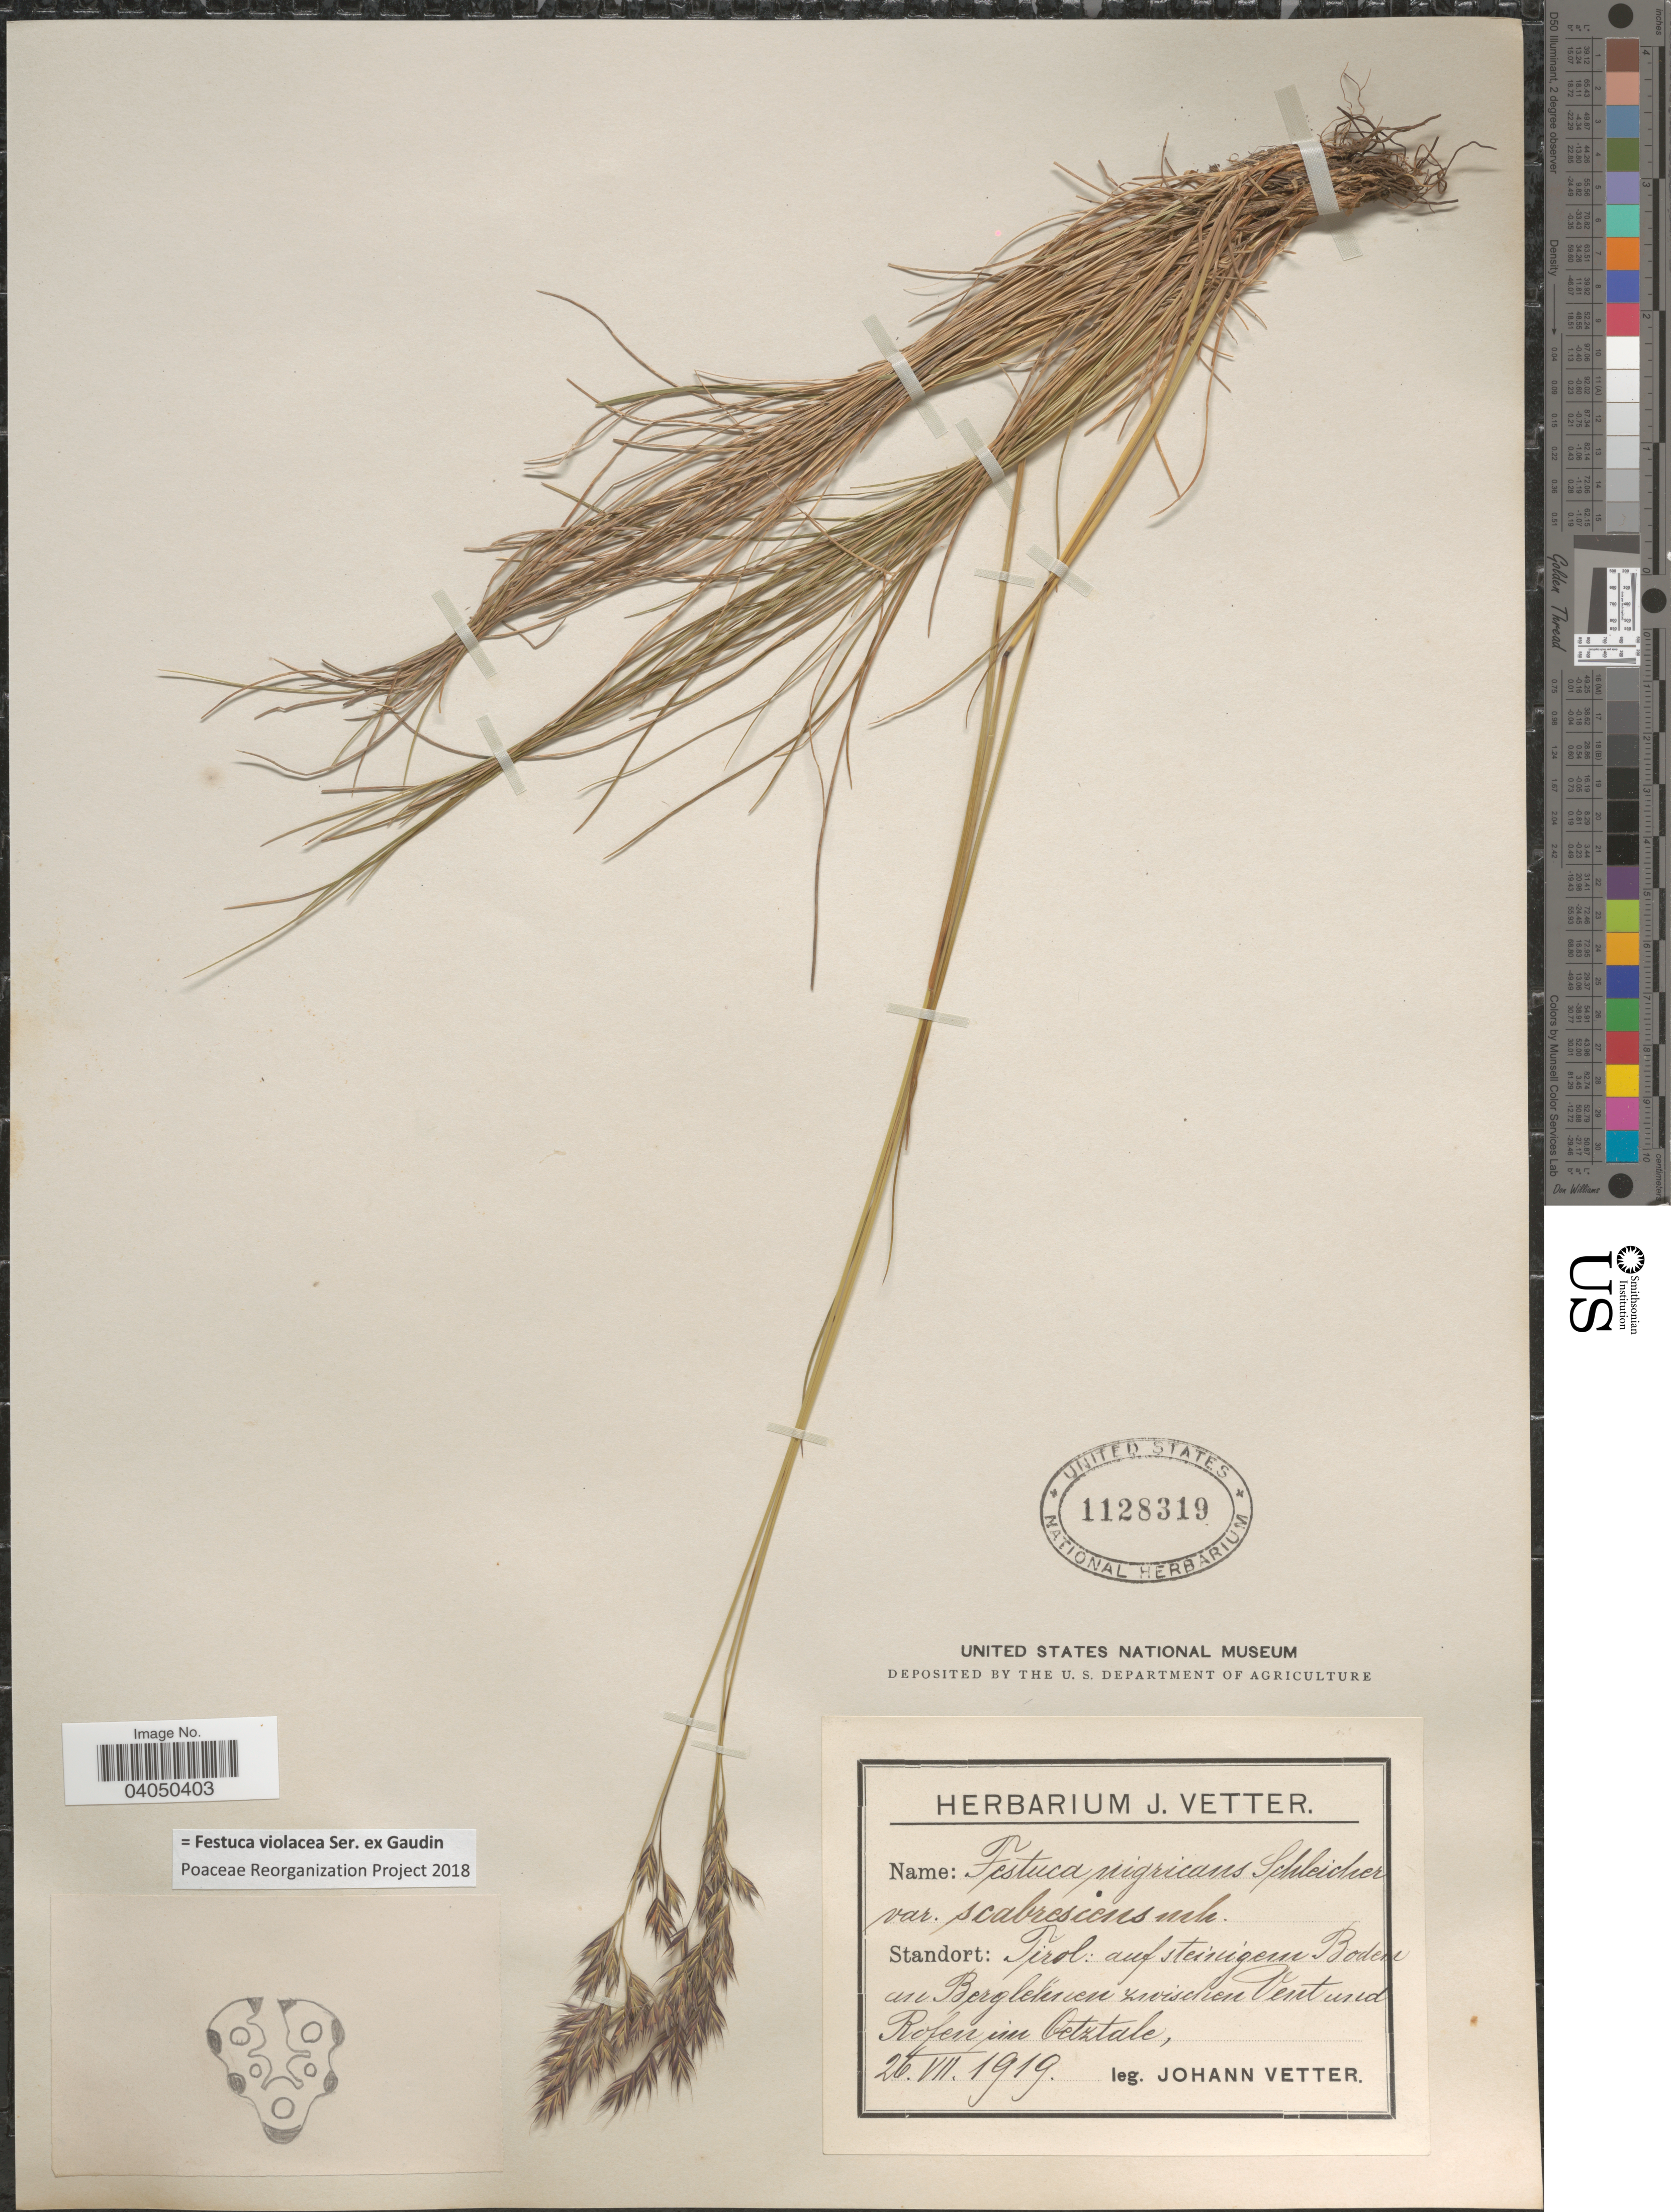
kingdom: Plantae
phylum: Tracheophyta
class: Liliopsida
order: Poales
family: Poaceae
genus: Festuca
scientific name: Festuca violacea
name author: Gaudin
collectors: J. Vetter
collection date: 1919-07-26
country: Austria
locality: Tirol: auf steinigem Bodere an Berglehnen zwischen Vent und Rofen im Oetztale.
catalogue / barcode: US 1128319